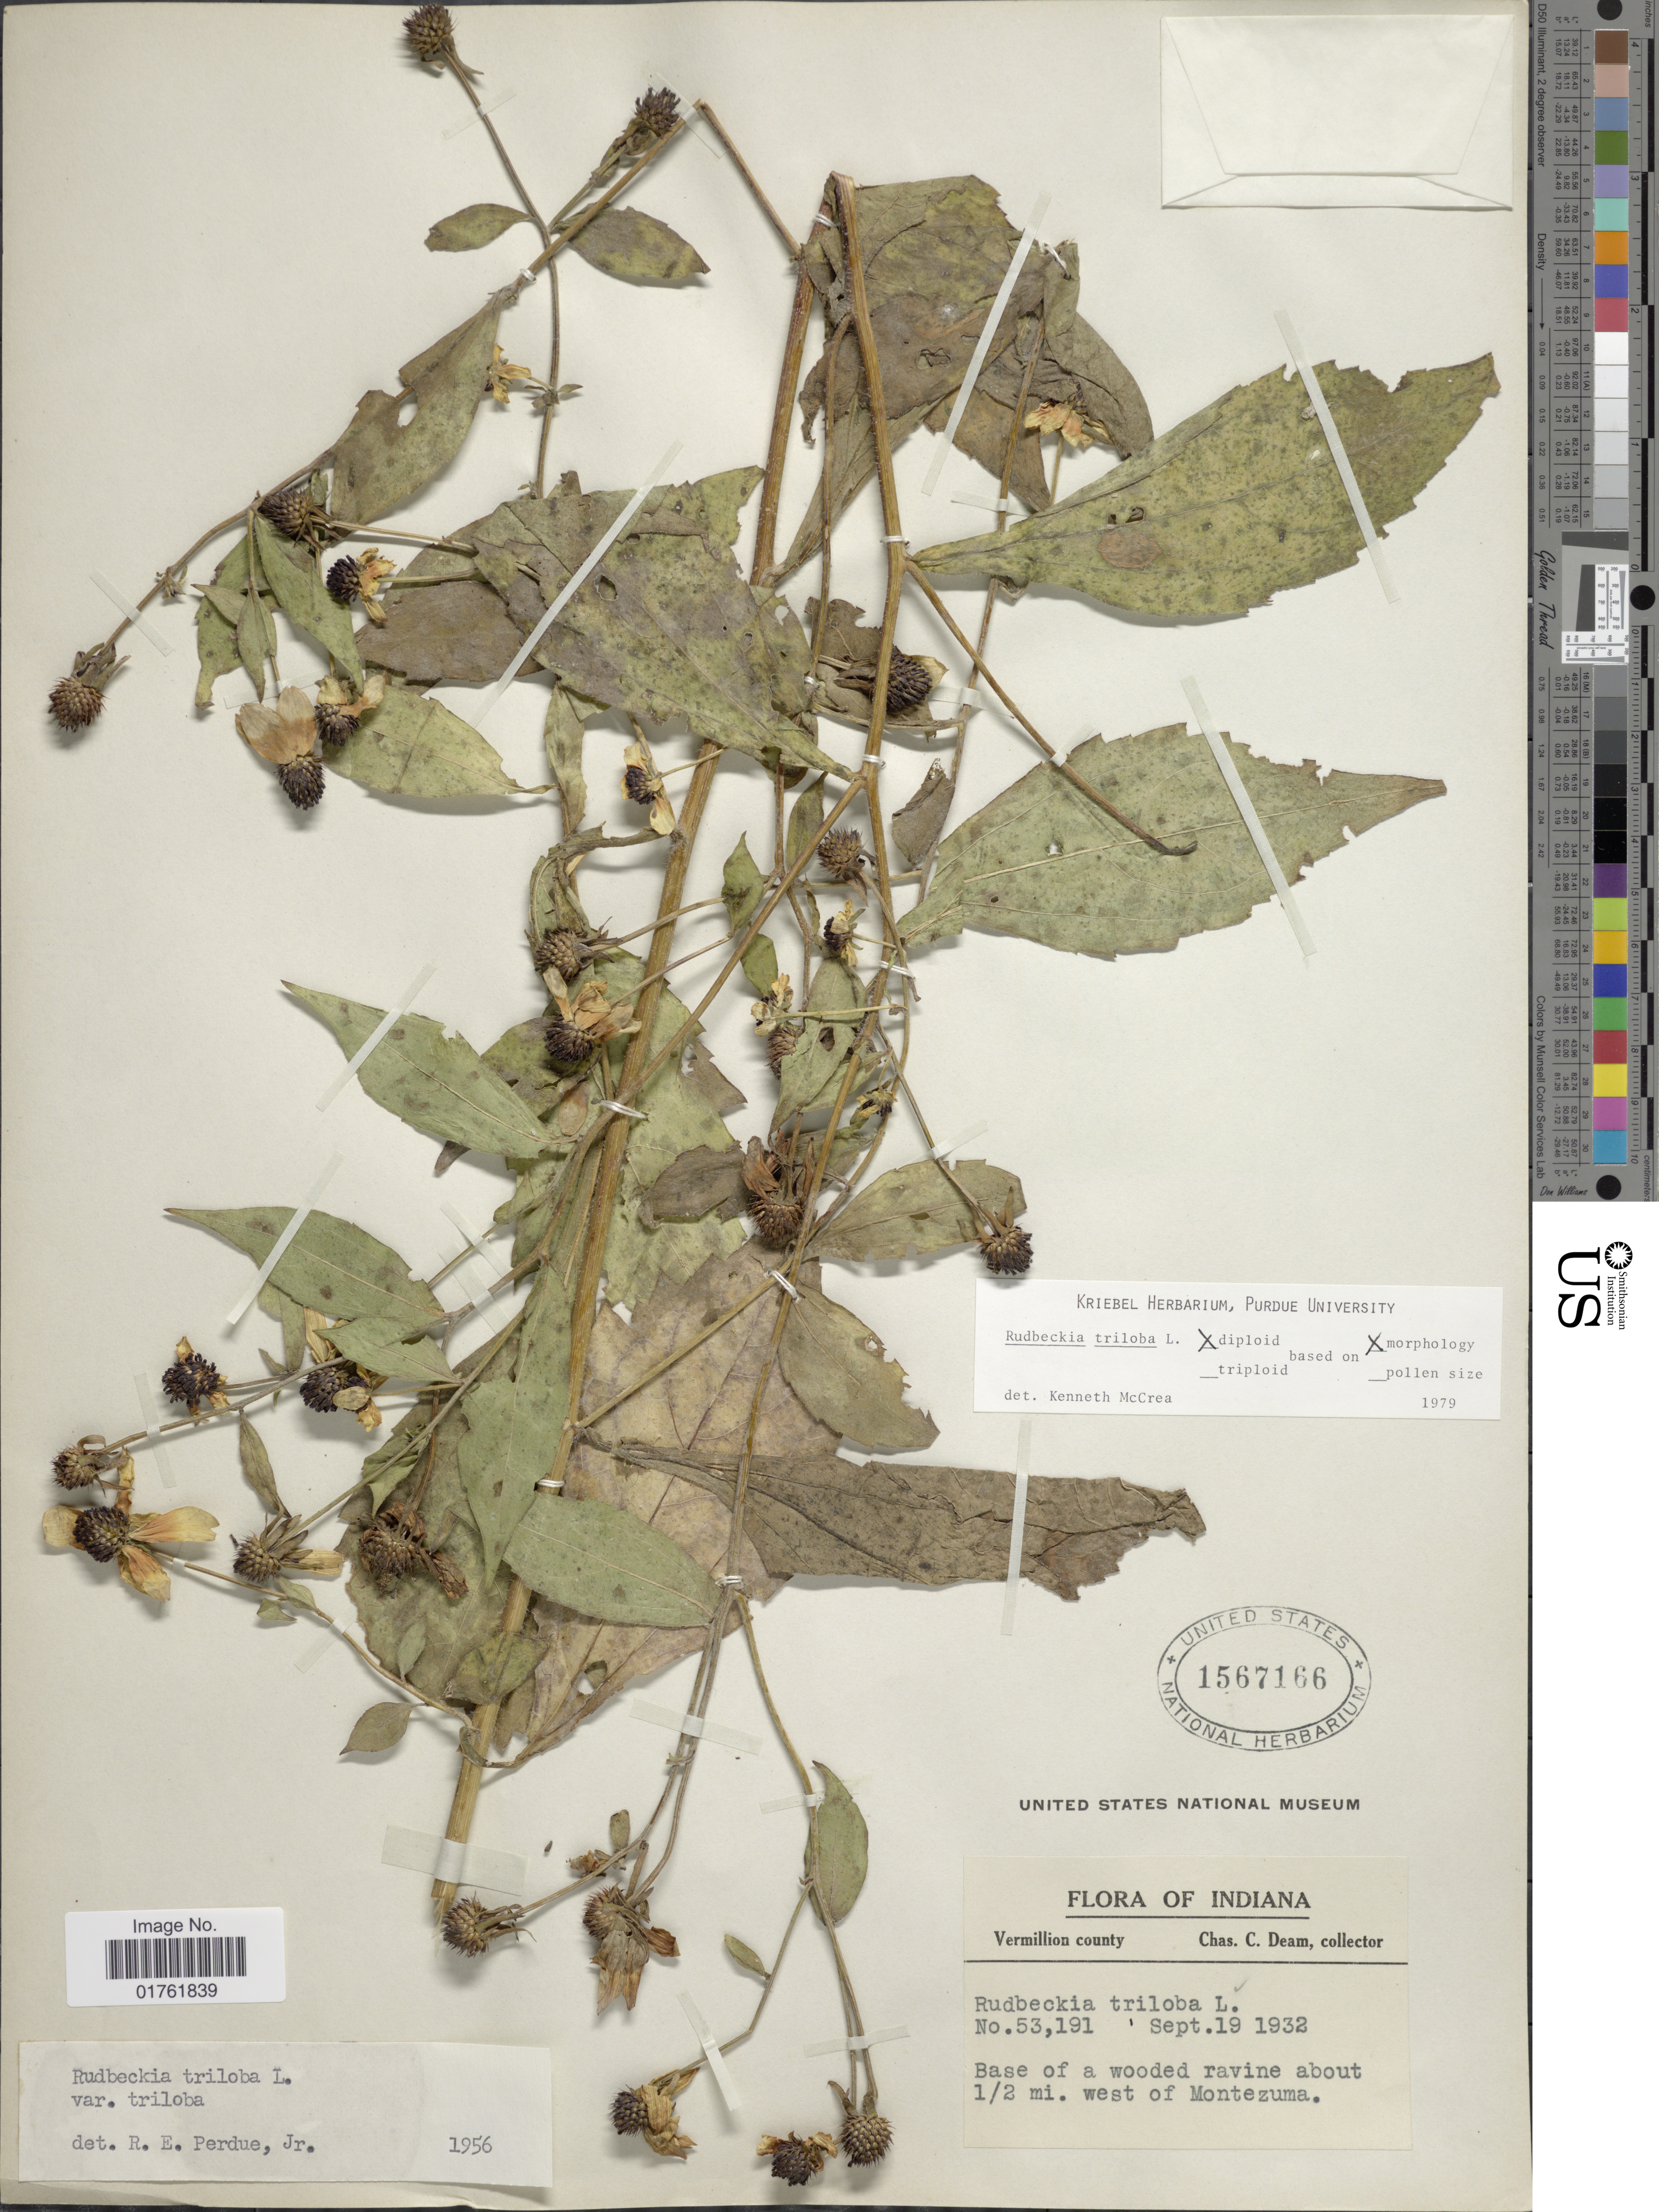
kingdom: Plantae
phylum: Tracheophyta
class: Magnoliopsida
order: Asterales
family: Asteraceae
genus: Rudbeckia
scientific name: Rudbeckia triloba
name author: L.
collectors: C. C. Deam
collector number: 53191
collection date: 1932-09-19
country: United States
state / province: Indiana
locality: Vermillion county, Base of a wooded ravine about ½ mi west of Montezuma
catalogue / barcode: US 1567166